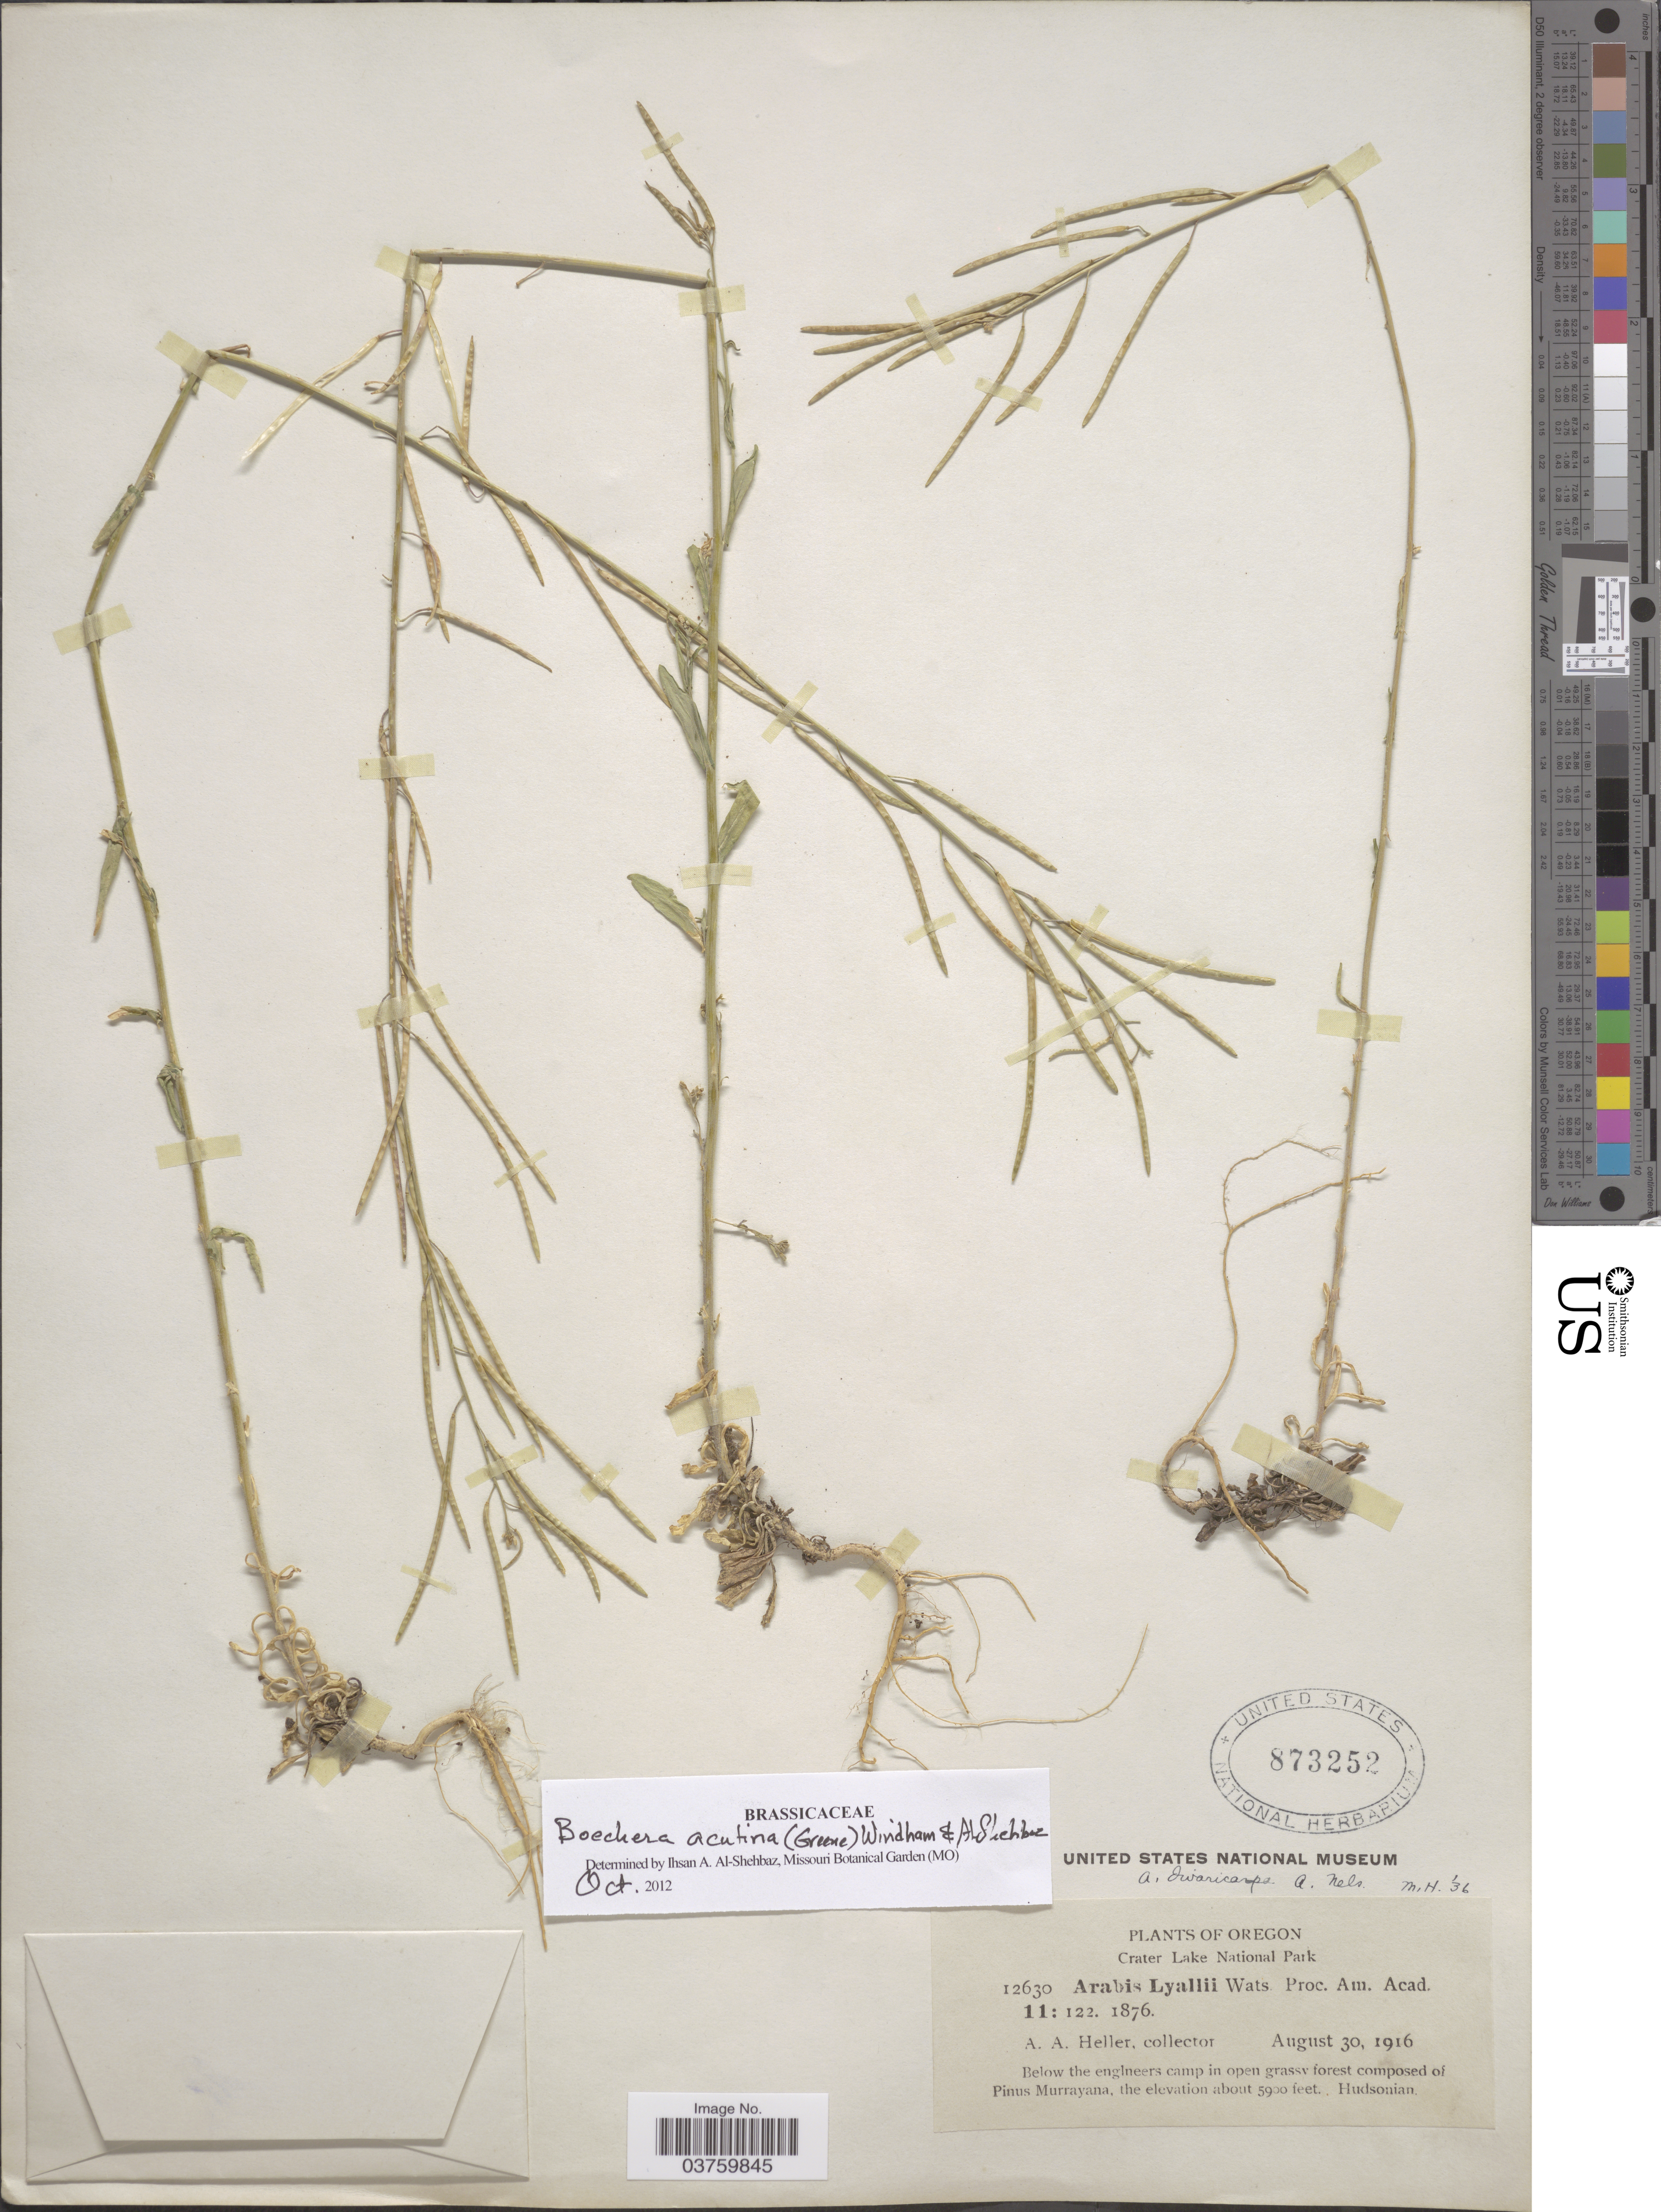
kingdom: Plantae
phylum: Tracheophyta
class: Magnoliopsida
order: Brassicales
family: Brassicaceae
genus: Boechera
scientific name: Boechera acutina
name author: (Greene) Windham & Al-Shehbaz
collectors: A. A. Heller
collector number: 12630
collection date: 1916-08-30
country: United States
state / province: Oregon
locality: Crate Lake National Park.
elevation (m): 1798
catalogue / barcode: US 873252